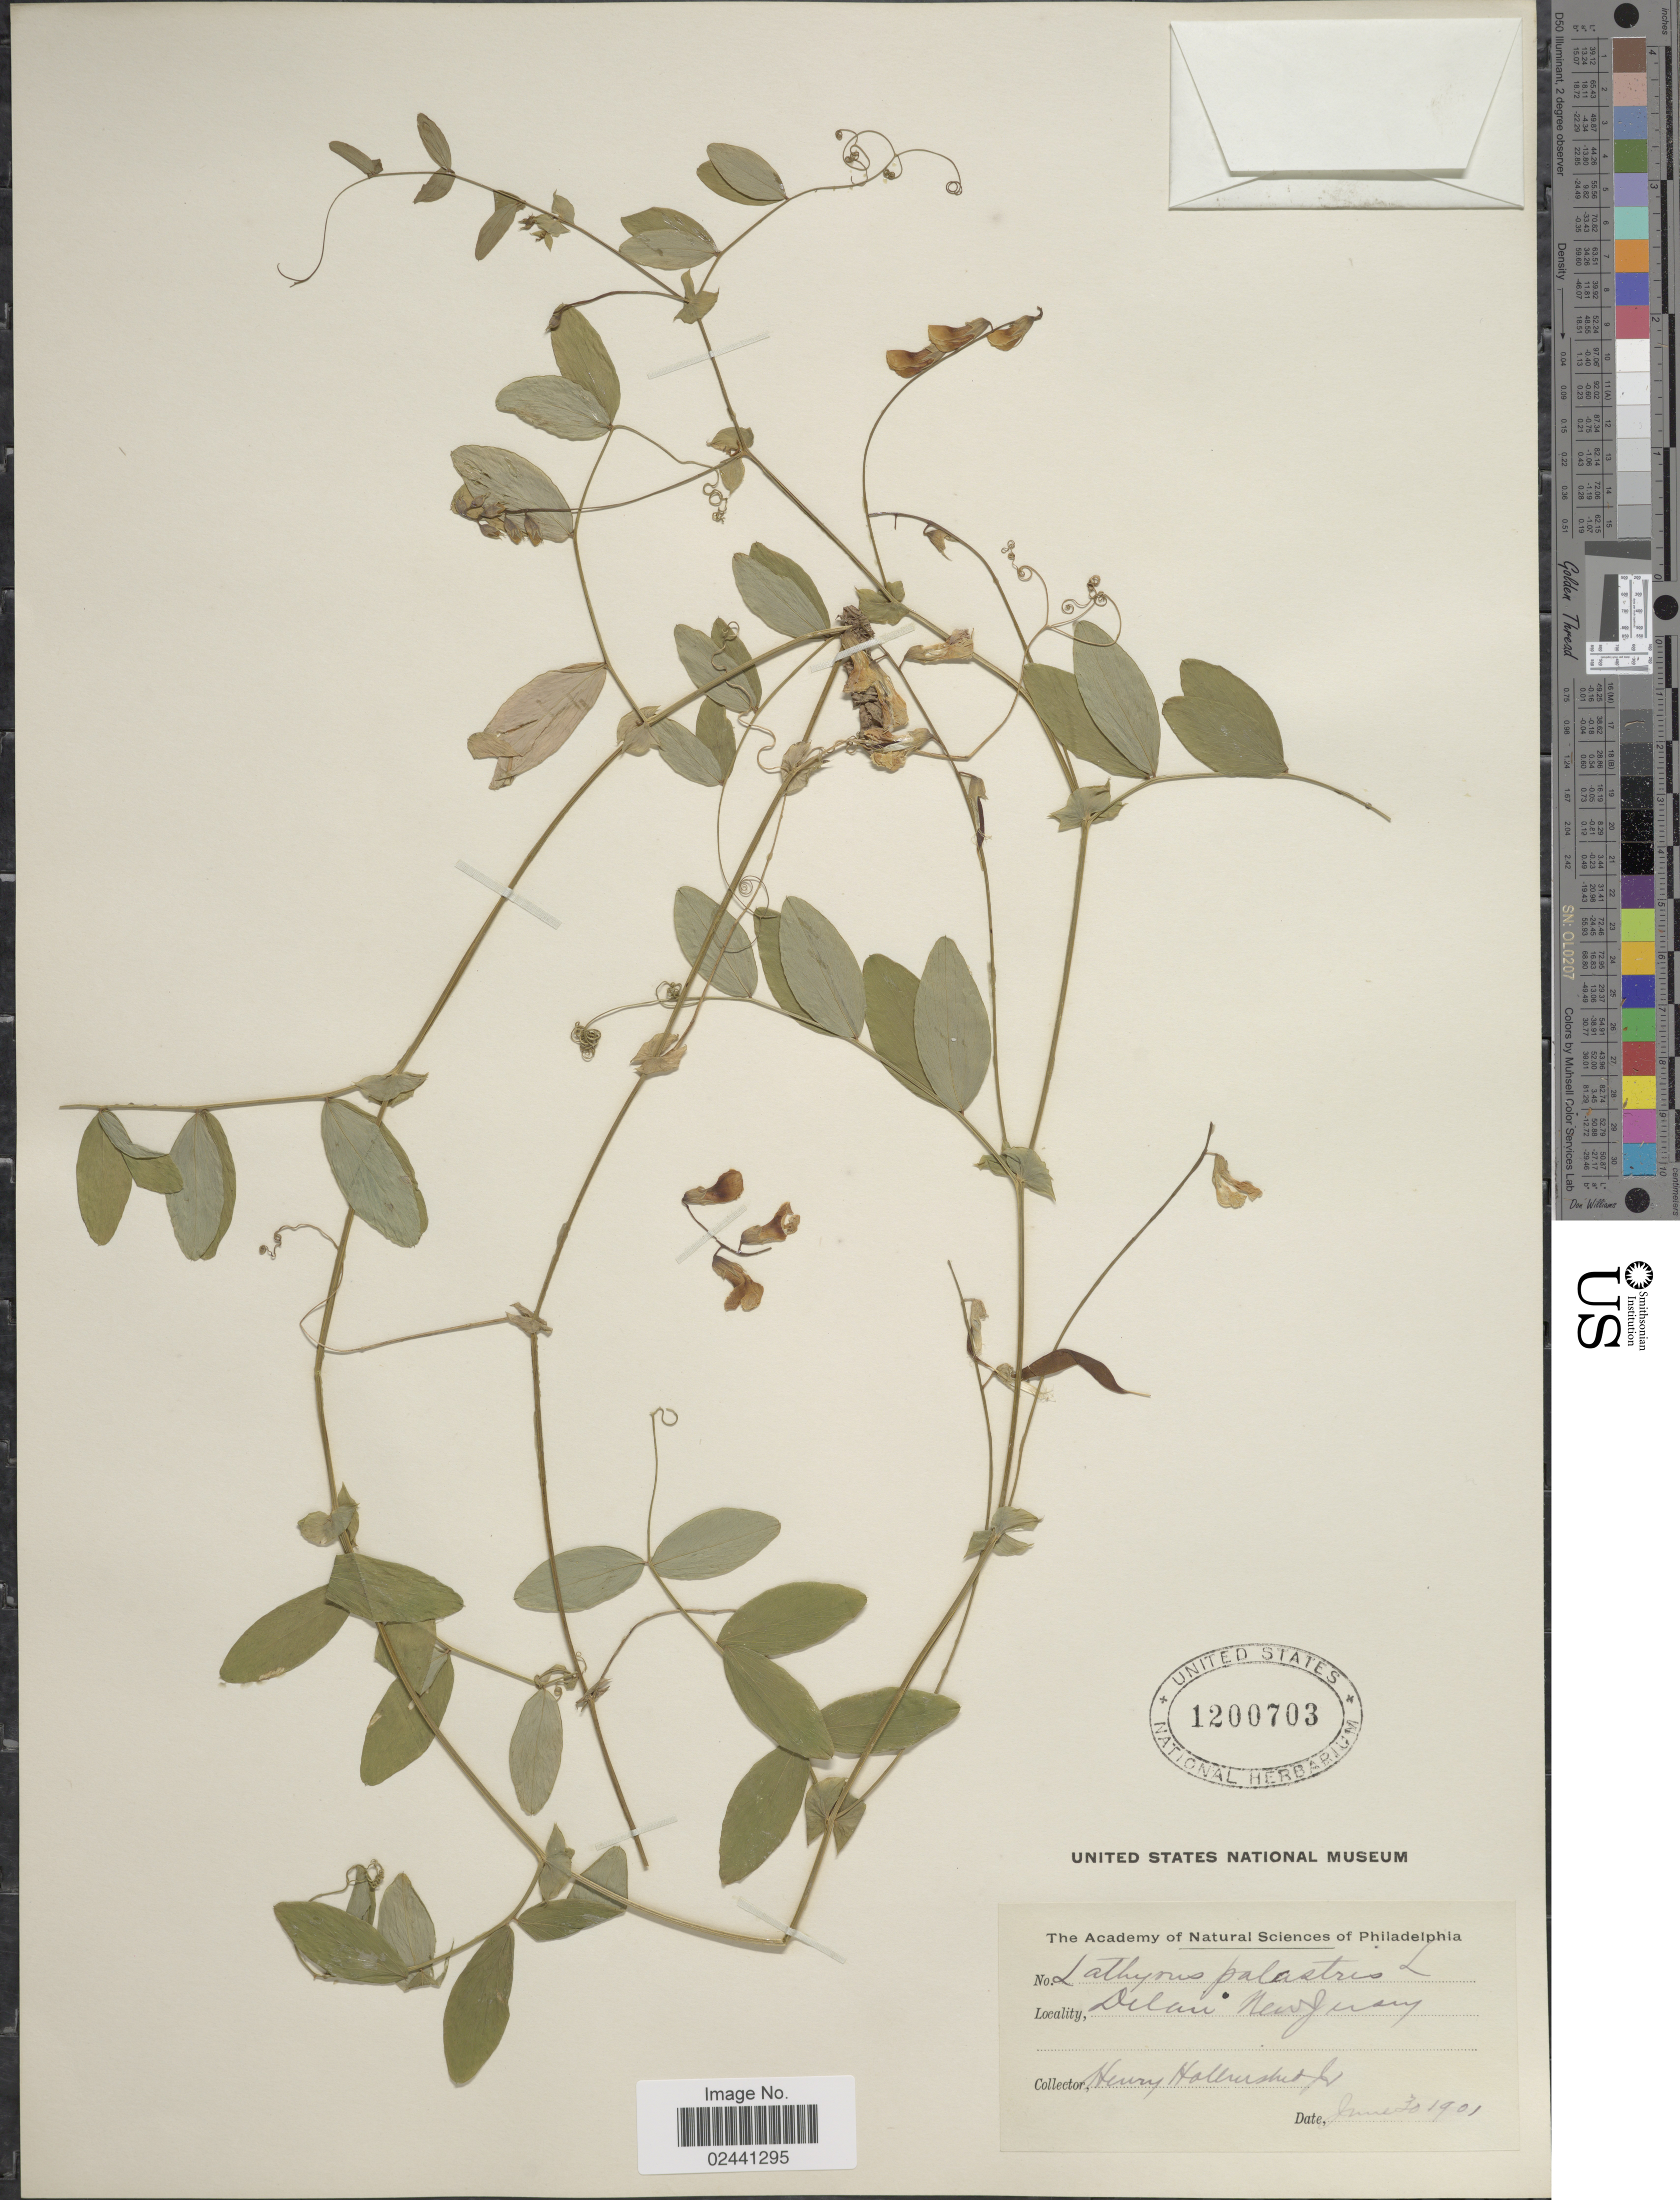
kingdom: Plantae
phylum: Tracheophyta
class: Magnoliopsida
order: Fabales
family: Fabaceae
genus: Lathyrus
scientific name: Lathyrus palustris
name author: L.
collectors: H. Hollrushed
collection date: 1901-06-30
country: United States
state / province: New Jersey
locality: Delan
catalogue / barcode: US 1200703